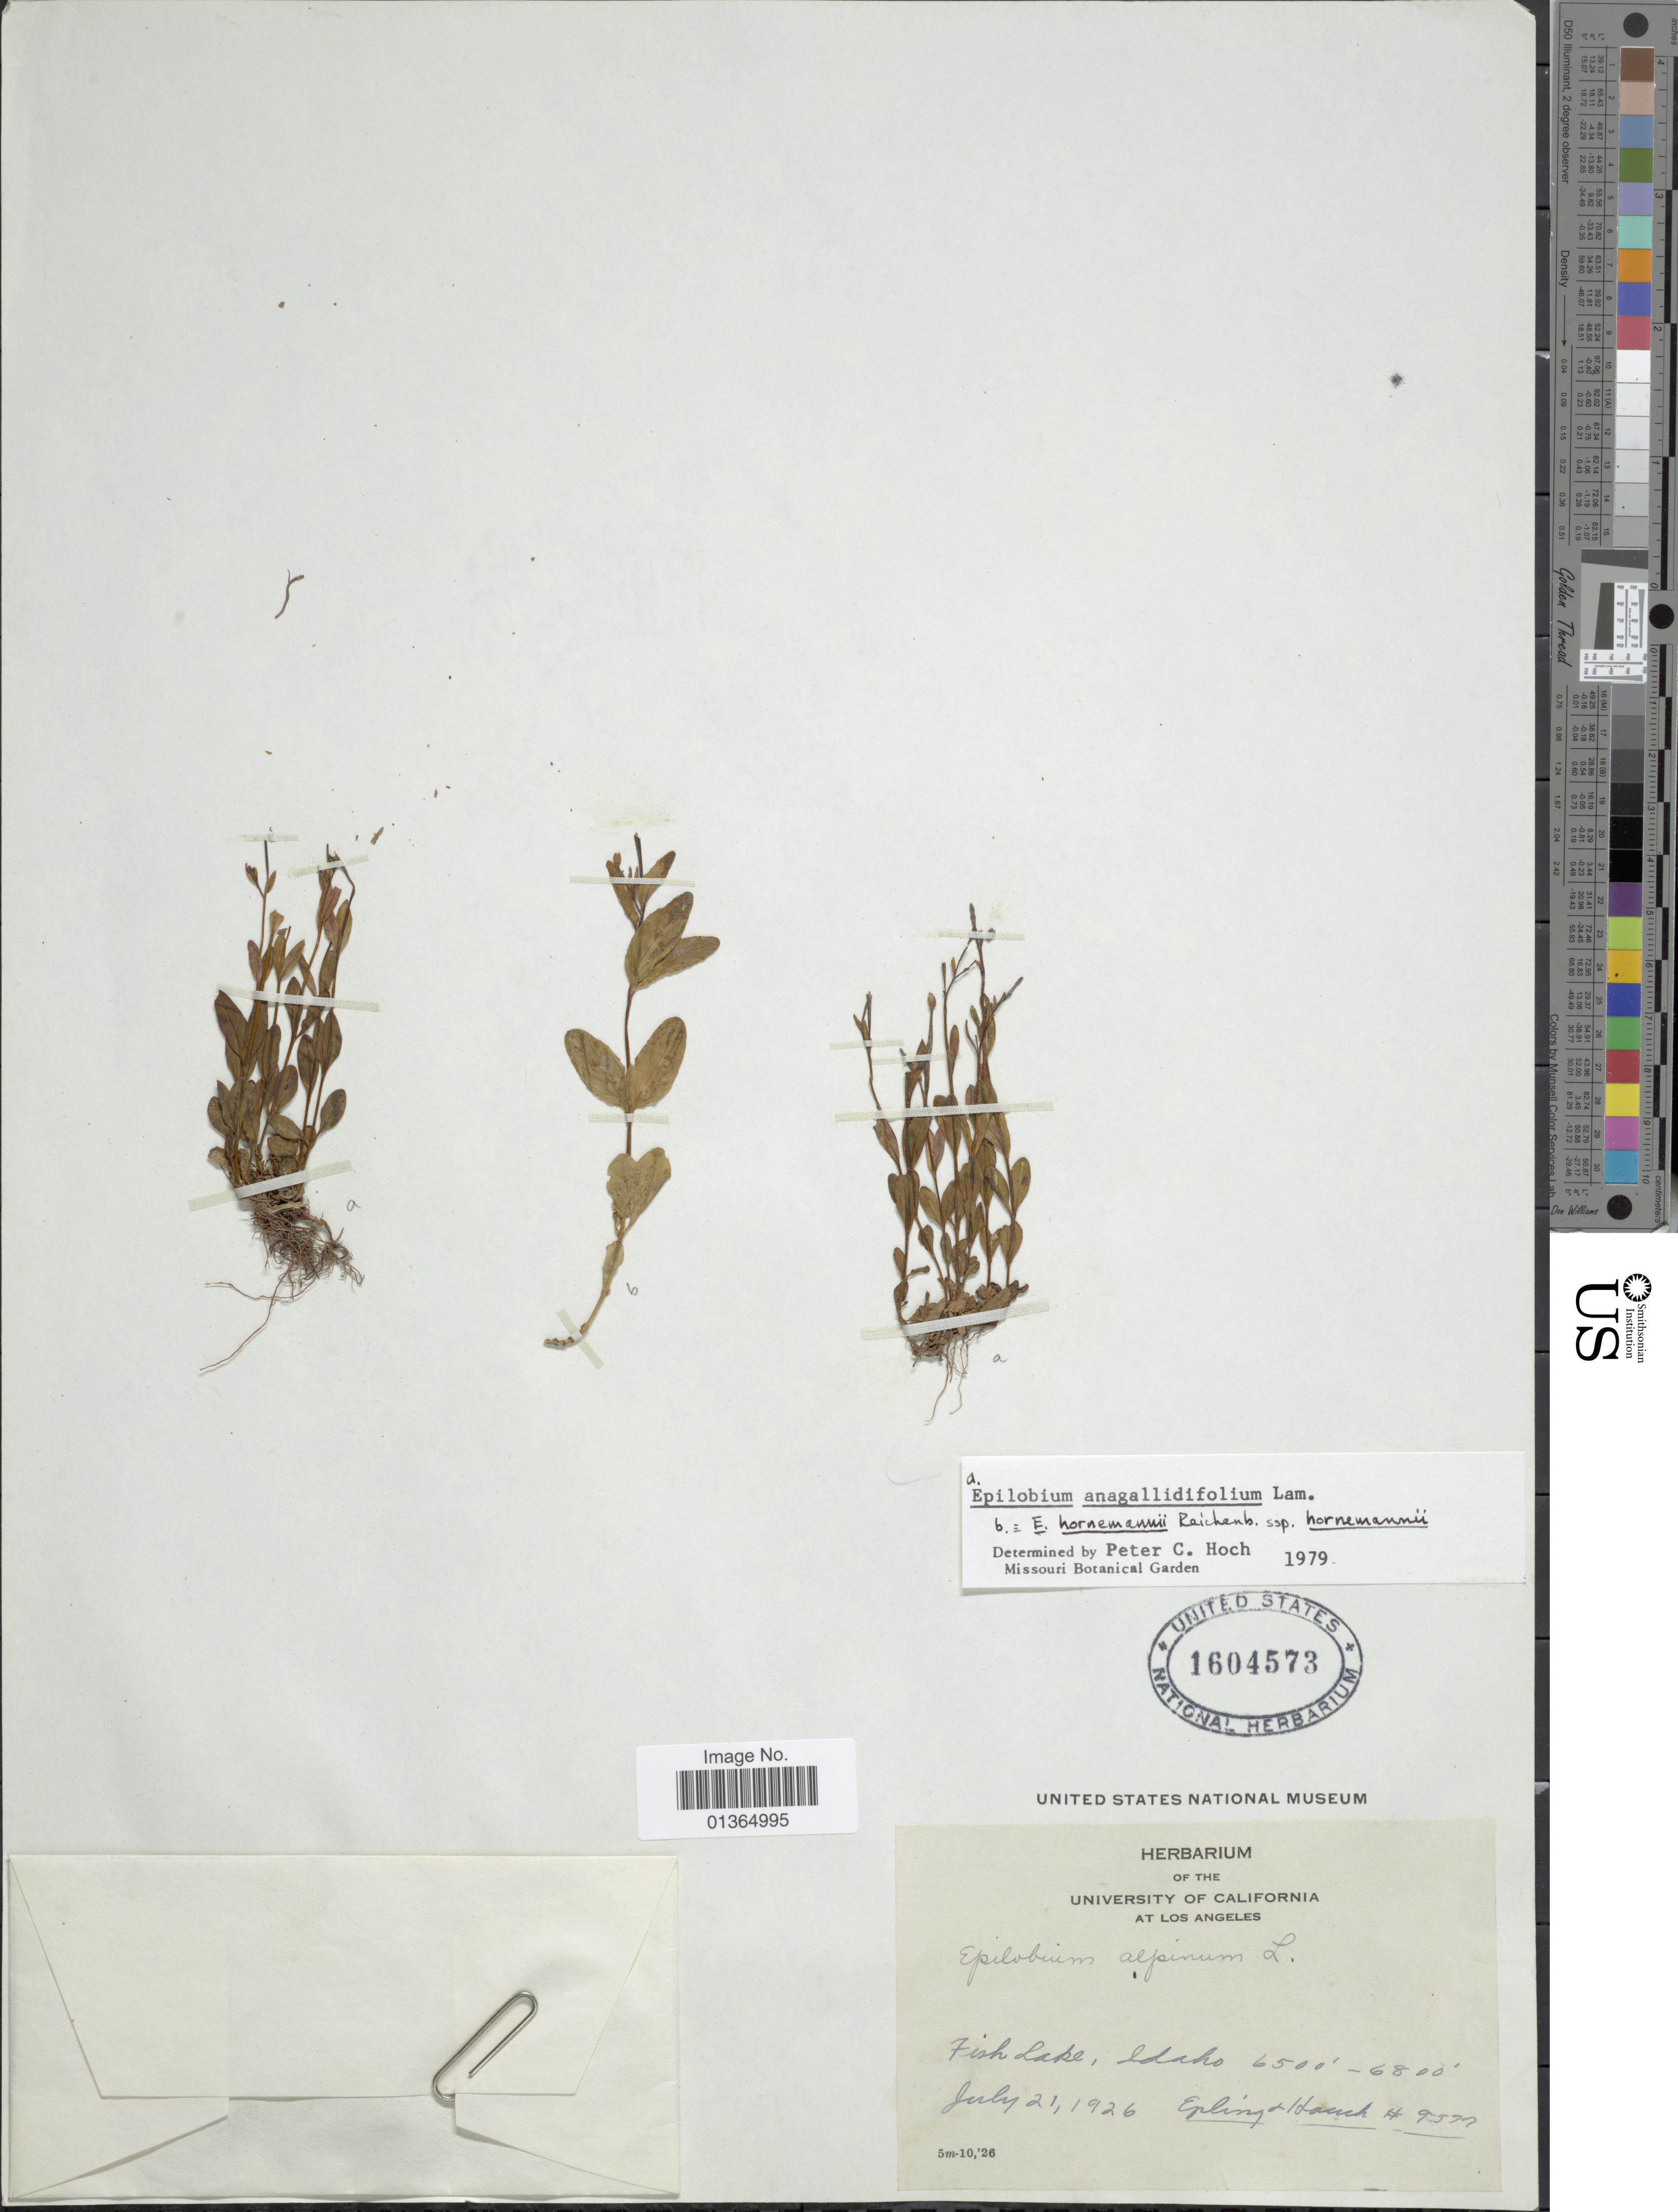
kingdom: Plantae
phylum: Tracheophyta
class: Magnoliopsida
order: Myrtales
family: Onagraceae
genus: Epilobium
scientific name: Epilobium hornemannii subsp. hornemannii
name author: Rchb.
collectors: -- Epling & -. Hauch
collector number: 9577*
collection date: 1926-07-21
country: United States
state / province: Idaho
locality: Fish Lake.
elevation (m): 1981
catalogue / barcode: US 1604573